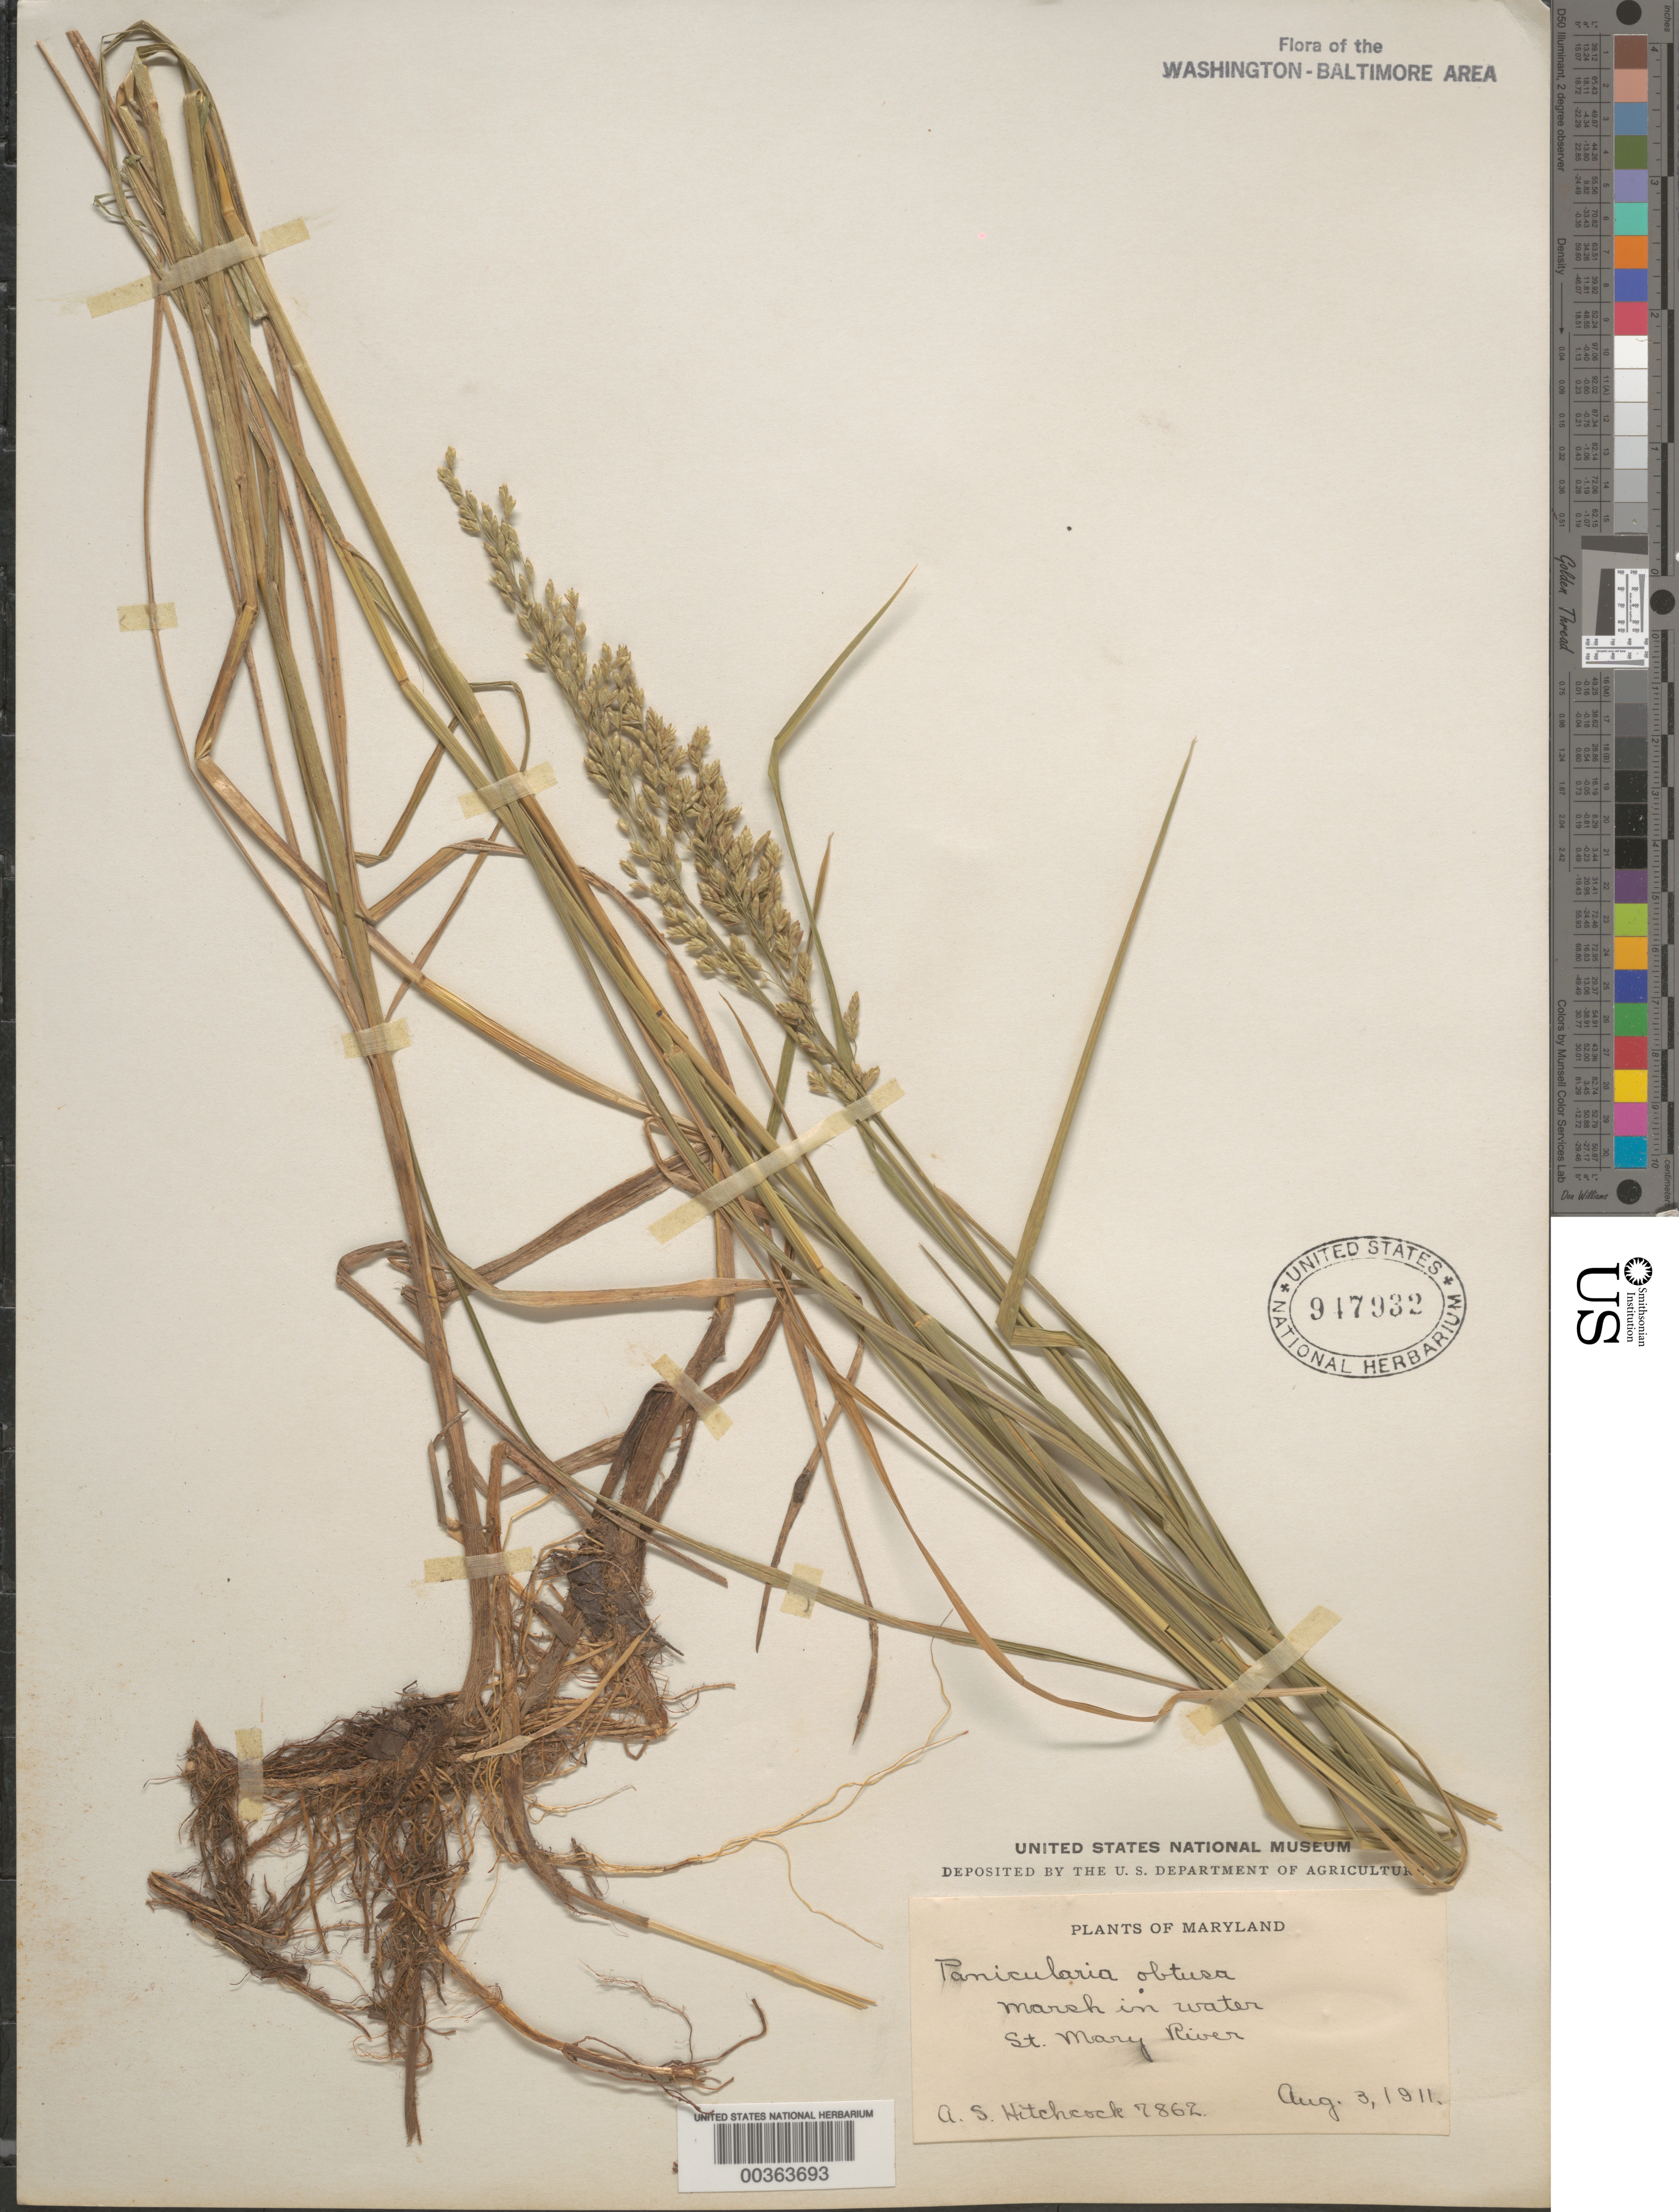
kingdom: Plantae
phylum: Tracheophyta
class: Liliopsida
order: Poales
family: Poaceae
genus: Glyceria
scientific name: Glyceria obtusa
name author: (Muhl.) Trin.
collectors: A. S. Hitchcock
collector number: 7862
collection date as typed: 03 Aug 1911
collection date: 1911-08-03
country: United States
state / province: Maryland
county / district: St. Mary's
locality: St Mary River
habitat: Marsh in water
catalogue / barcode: US 947932